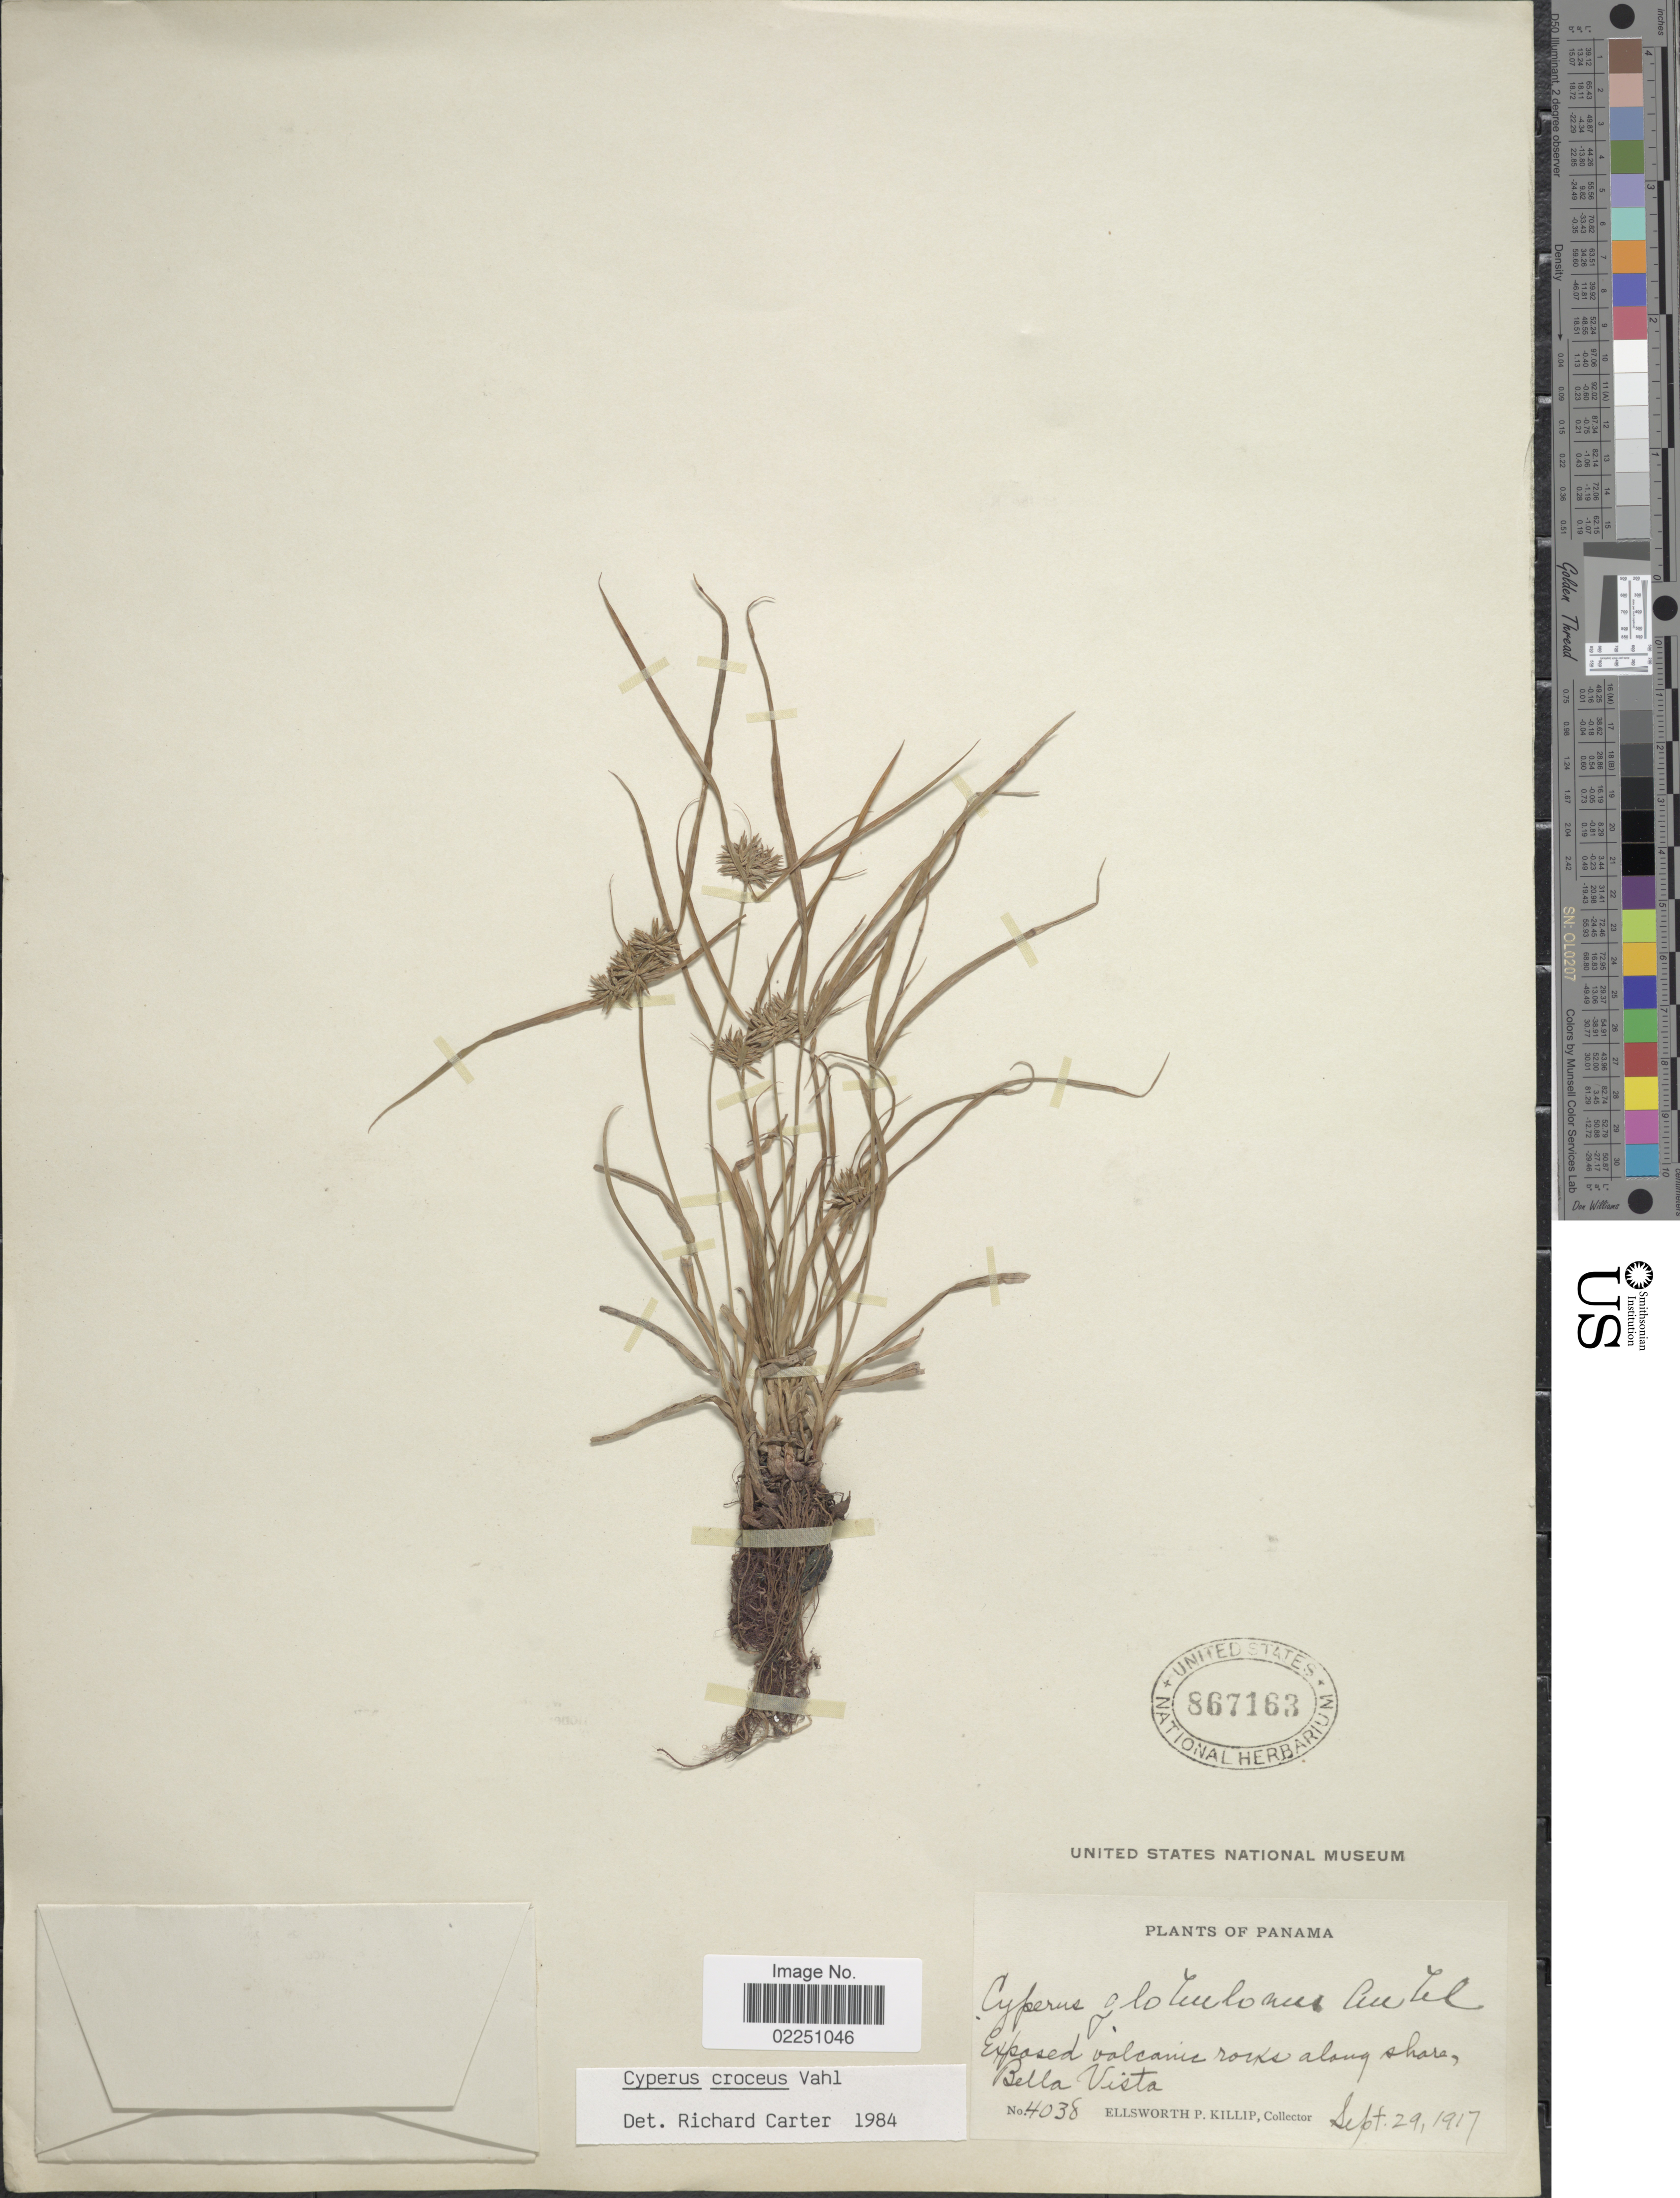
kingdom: Plantae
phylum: Tracheophyta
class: Liliopsida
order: Poales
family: Cyperaceae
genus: Cyperus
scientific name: Cyperus croceus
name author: Vahl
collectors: E. P. Killip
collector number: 4038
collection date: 1917-09-29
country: Panama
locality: Exposed volcanic rocks along shore, Bella Vista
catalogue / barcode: US 867163